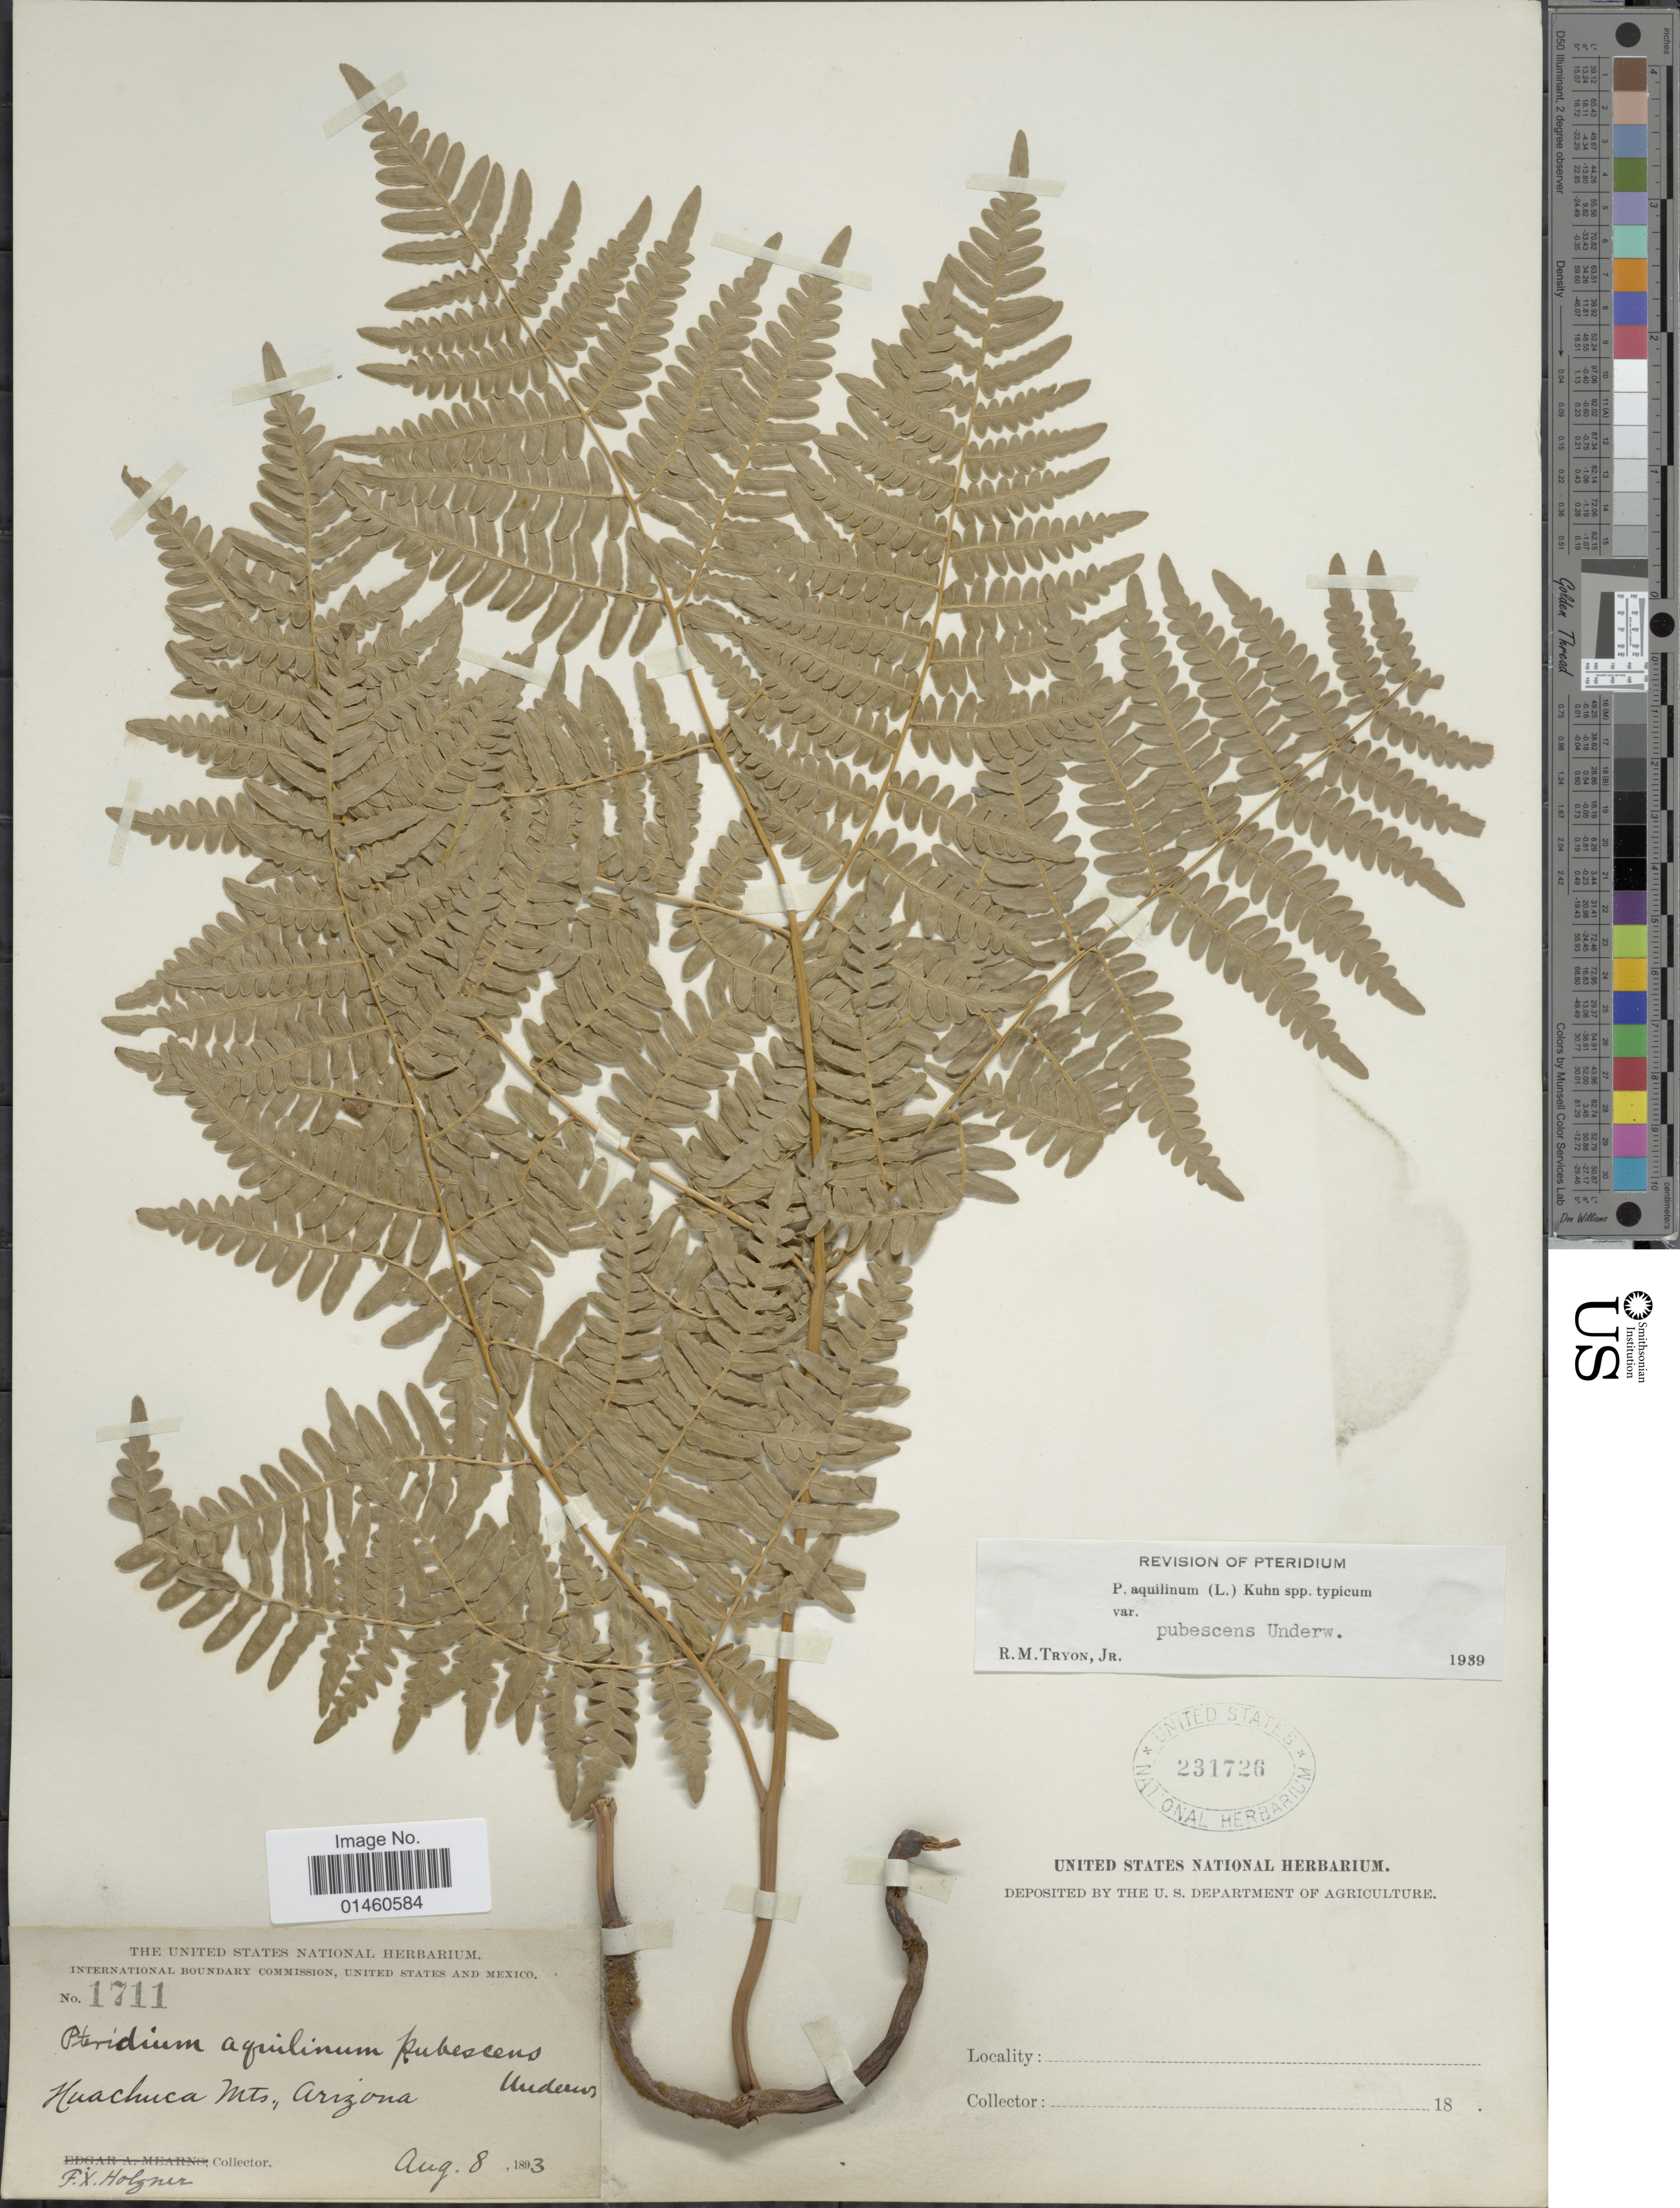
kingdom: Plantae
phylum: Tracheophyta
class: Polypodiopsida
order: Polypodiales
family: Dennstaedtiaceae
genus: Pteridium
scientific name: Pteridium pubescens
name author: (Underw.) Christenh.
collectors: F. X. Holzner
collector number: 1711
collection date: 1893-08-08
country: United States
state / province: Arizona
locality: Huachuca Mts.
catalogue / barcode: US 231726